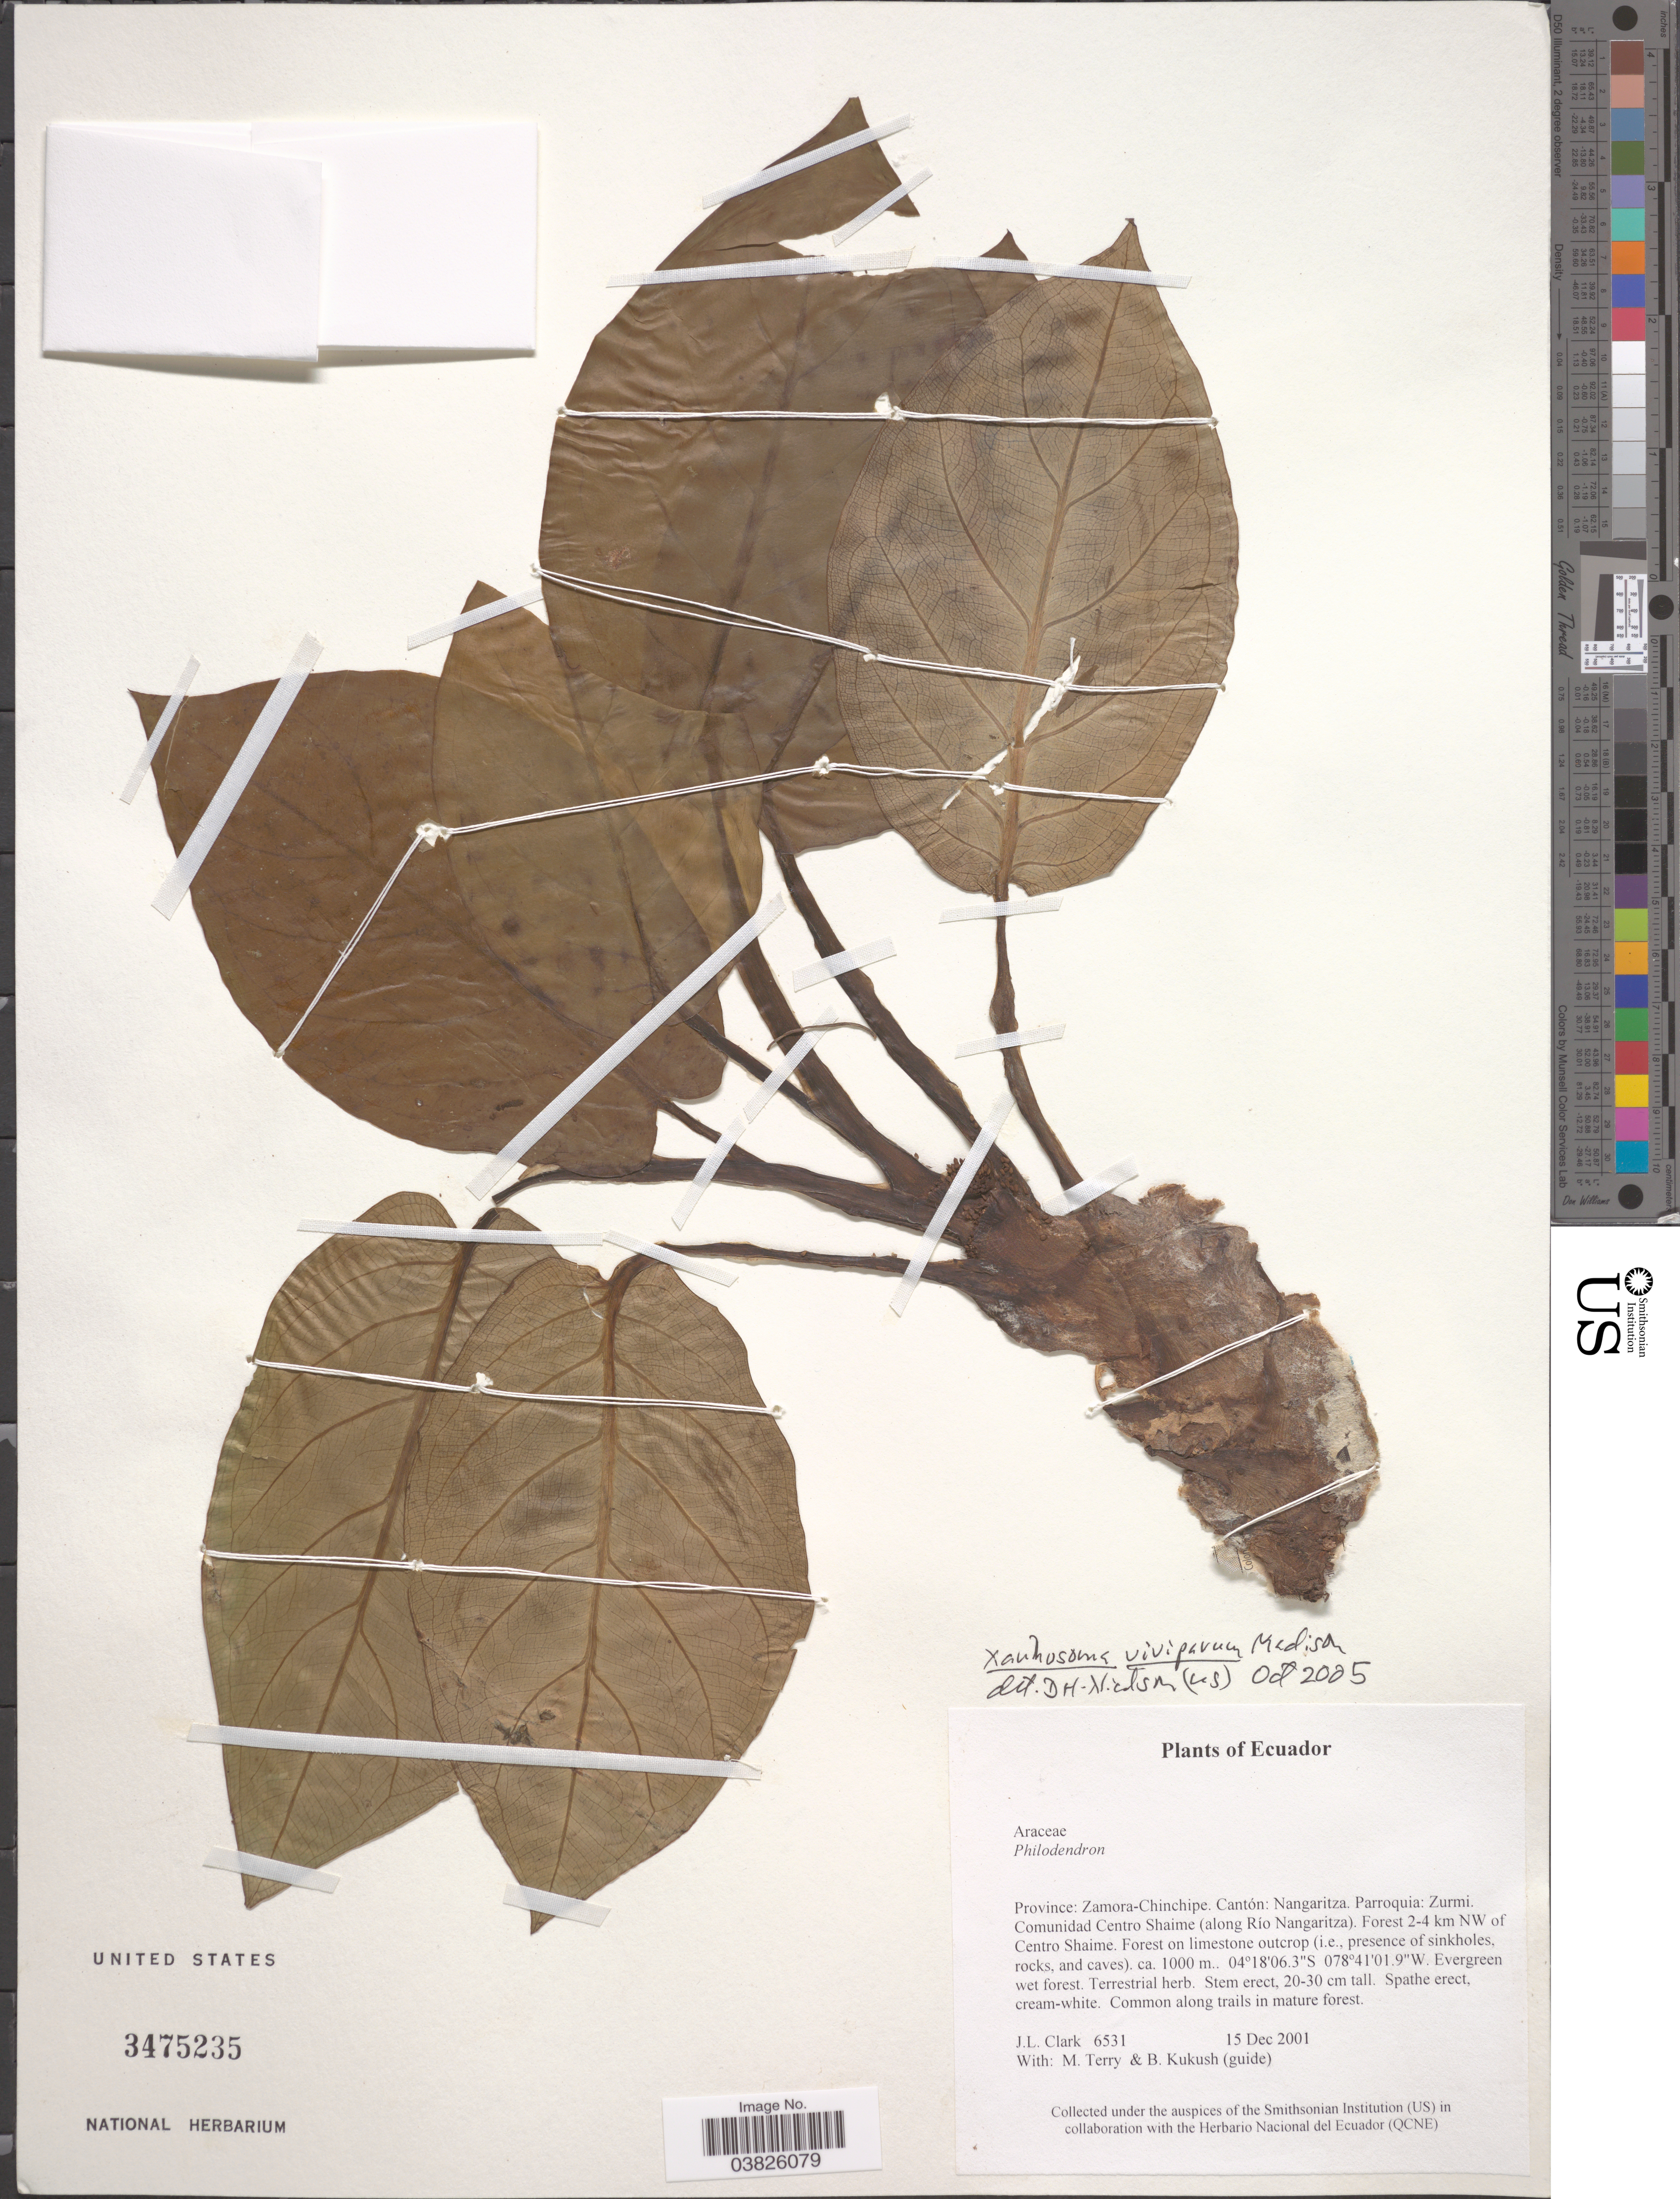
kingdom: Plantae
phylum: Tracheophyta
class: Liliopsida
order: Alismatales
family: Araceae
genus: Xanthosoma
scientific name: Xanthosoma viviparum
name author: Madison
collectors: J. L. Clark, M. Terry & B. Kukush (guide)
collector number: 6531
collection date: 2001-12-15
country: Ecuador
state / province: Zamora-Chinchipe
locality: Cantón: Nangaritza. Parroquia: Zurmi. Comunidad Centro Shaime (along Río Nangaritza). Forest 2-4 km NW of Centro Shaime.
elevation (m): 1000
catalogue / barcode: US 3475235